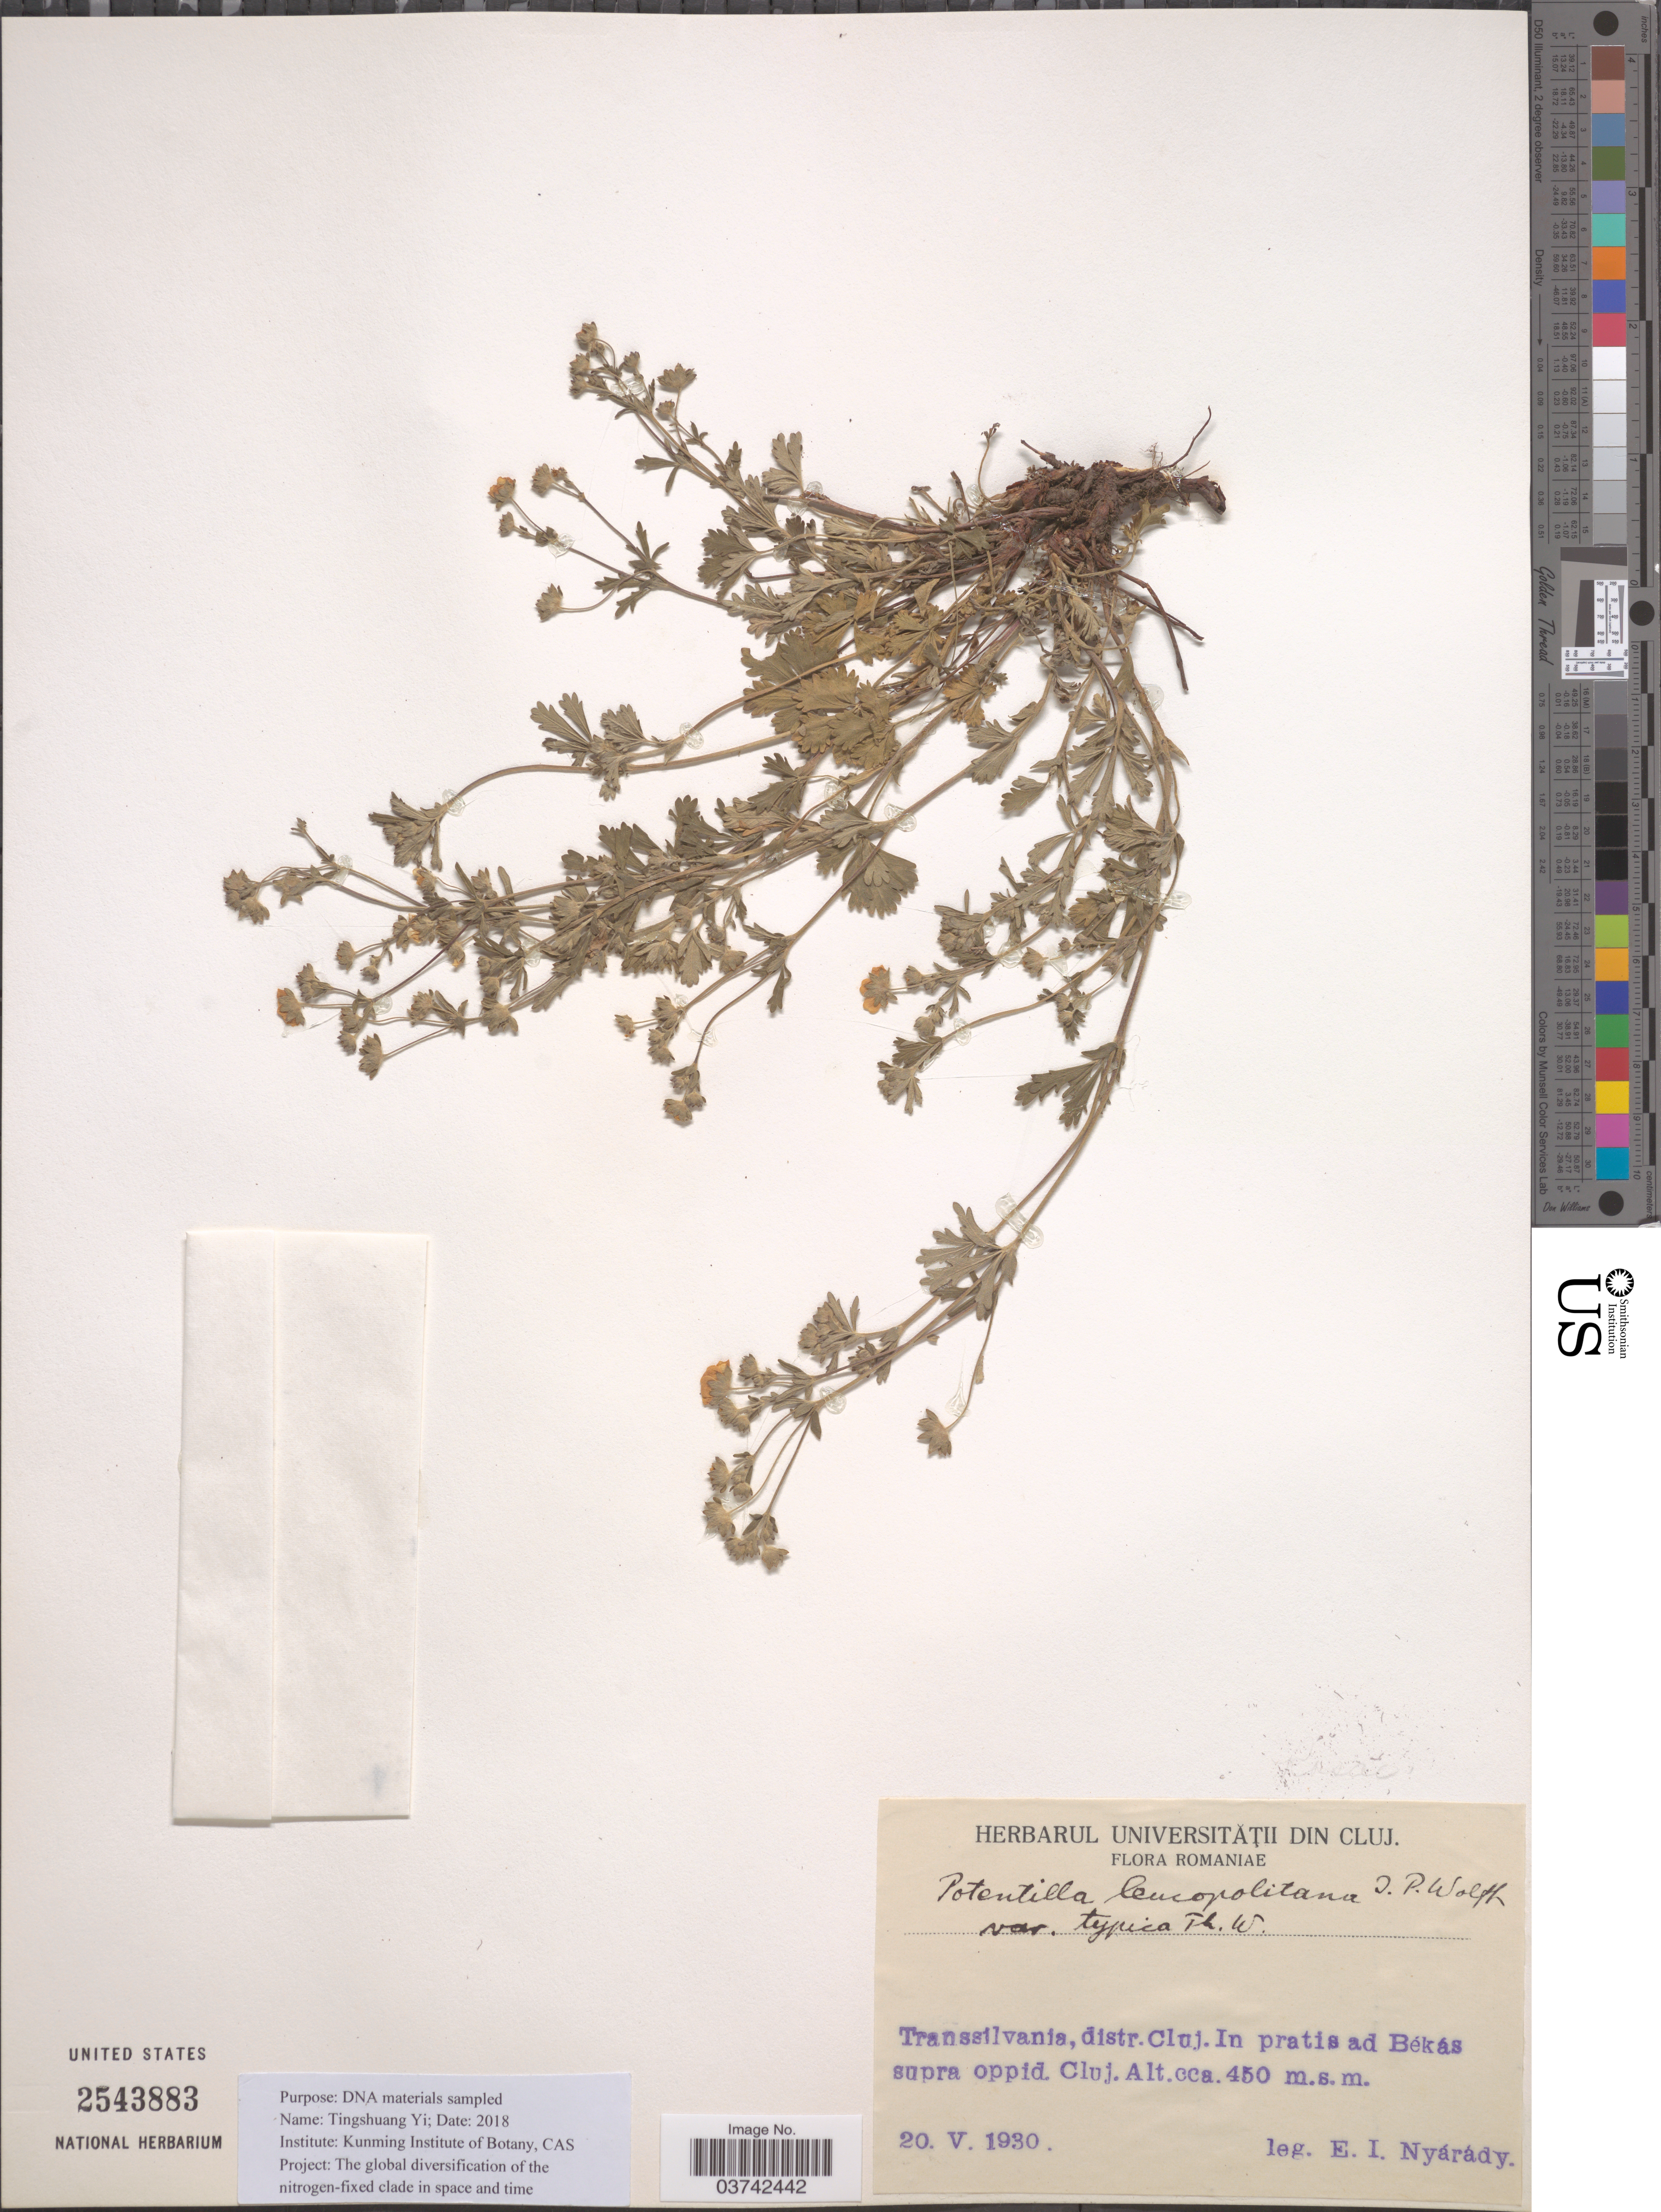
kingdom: Plantae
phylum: Tracheophyta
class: Magnoliopsida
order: Rosales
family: Rosaceae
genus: Potentilla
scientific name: Potentilla leucopolitana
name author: P.J. Müll. ex F.W. Schultz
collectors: E. Nyárády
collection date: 1930-05-20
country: Romania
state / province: Cluj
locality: Transsilvania, distr. Cluj. In pratis ad Békás supra oppid. Cluj.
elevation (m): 450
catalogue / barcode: US 2543883